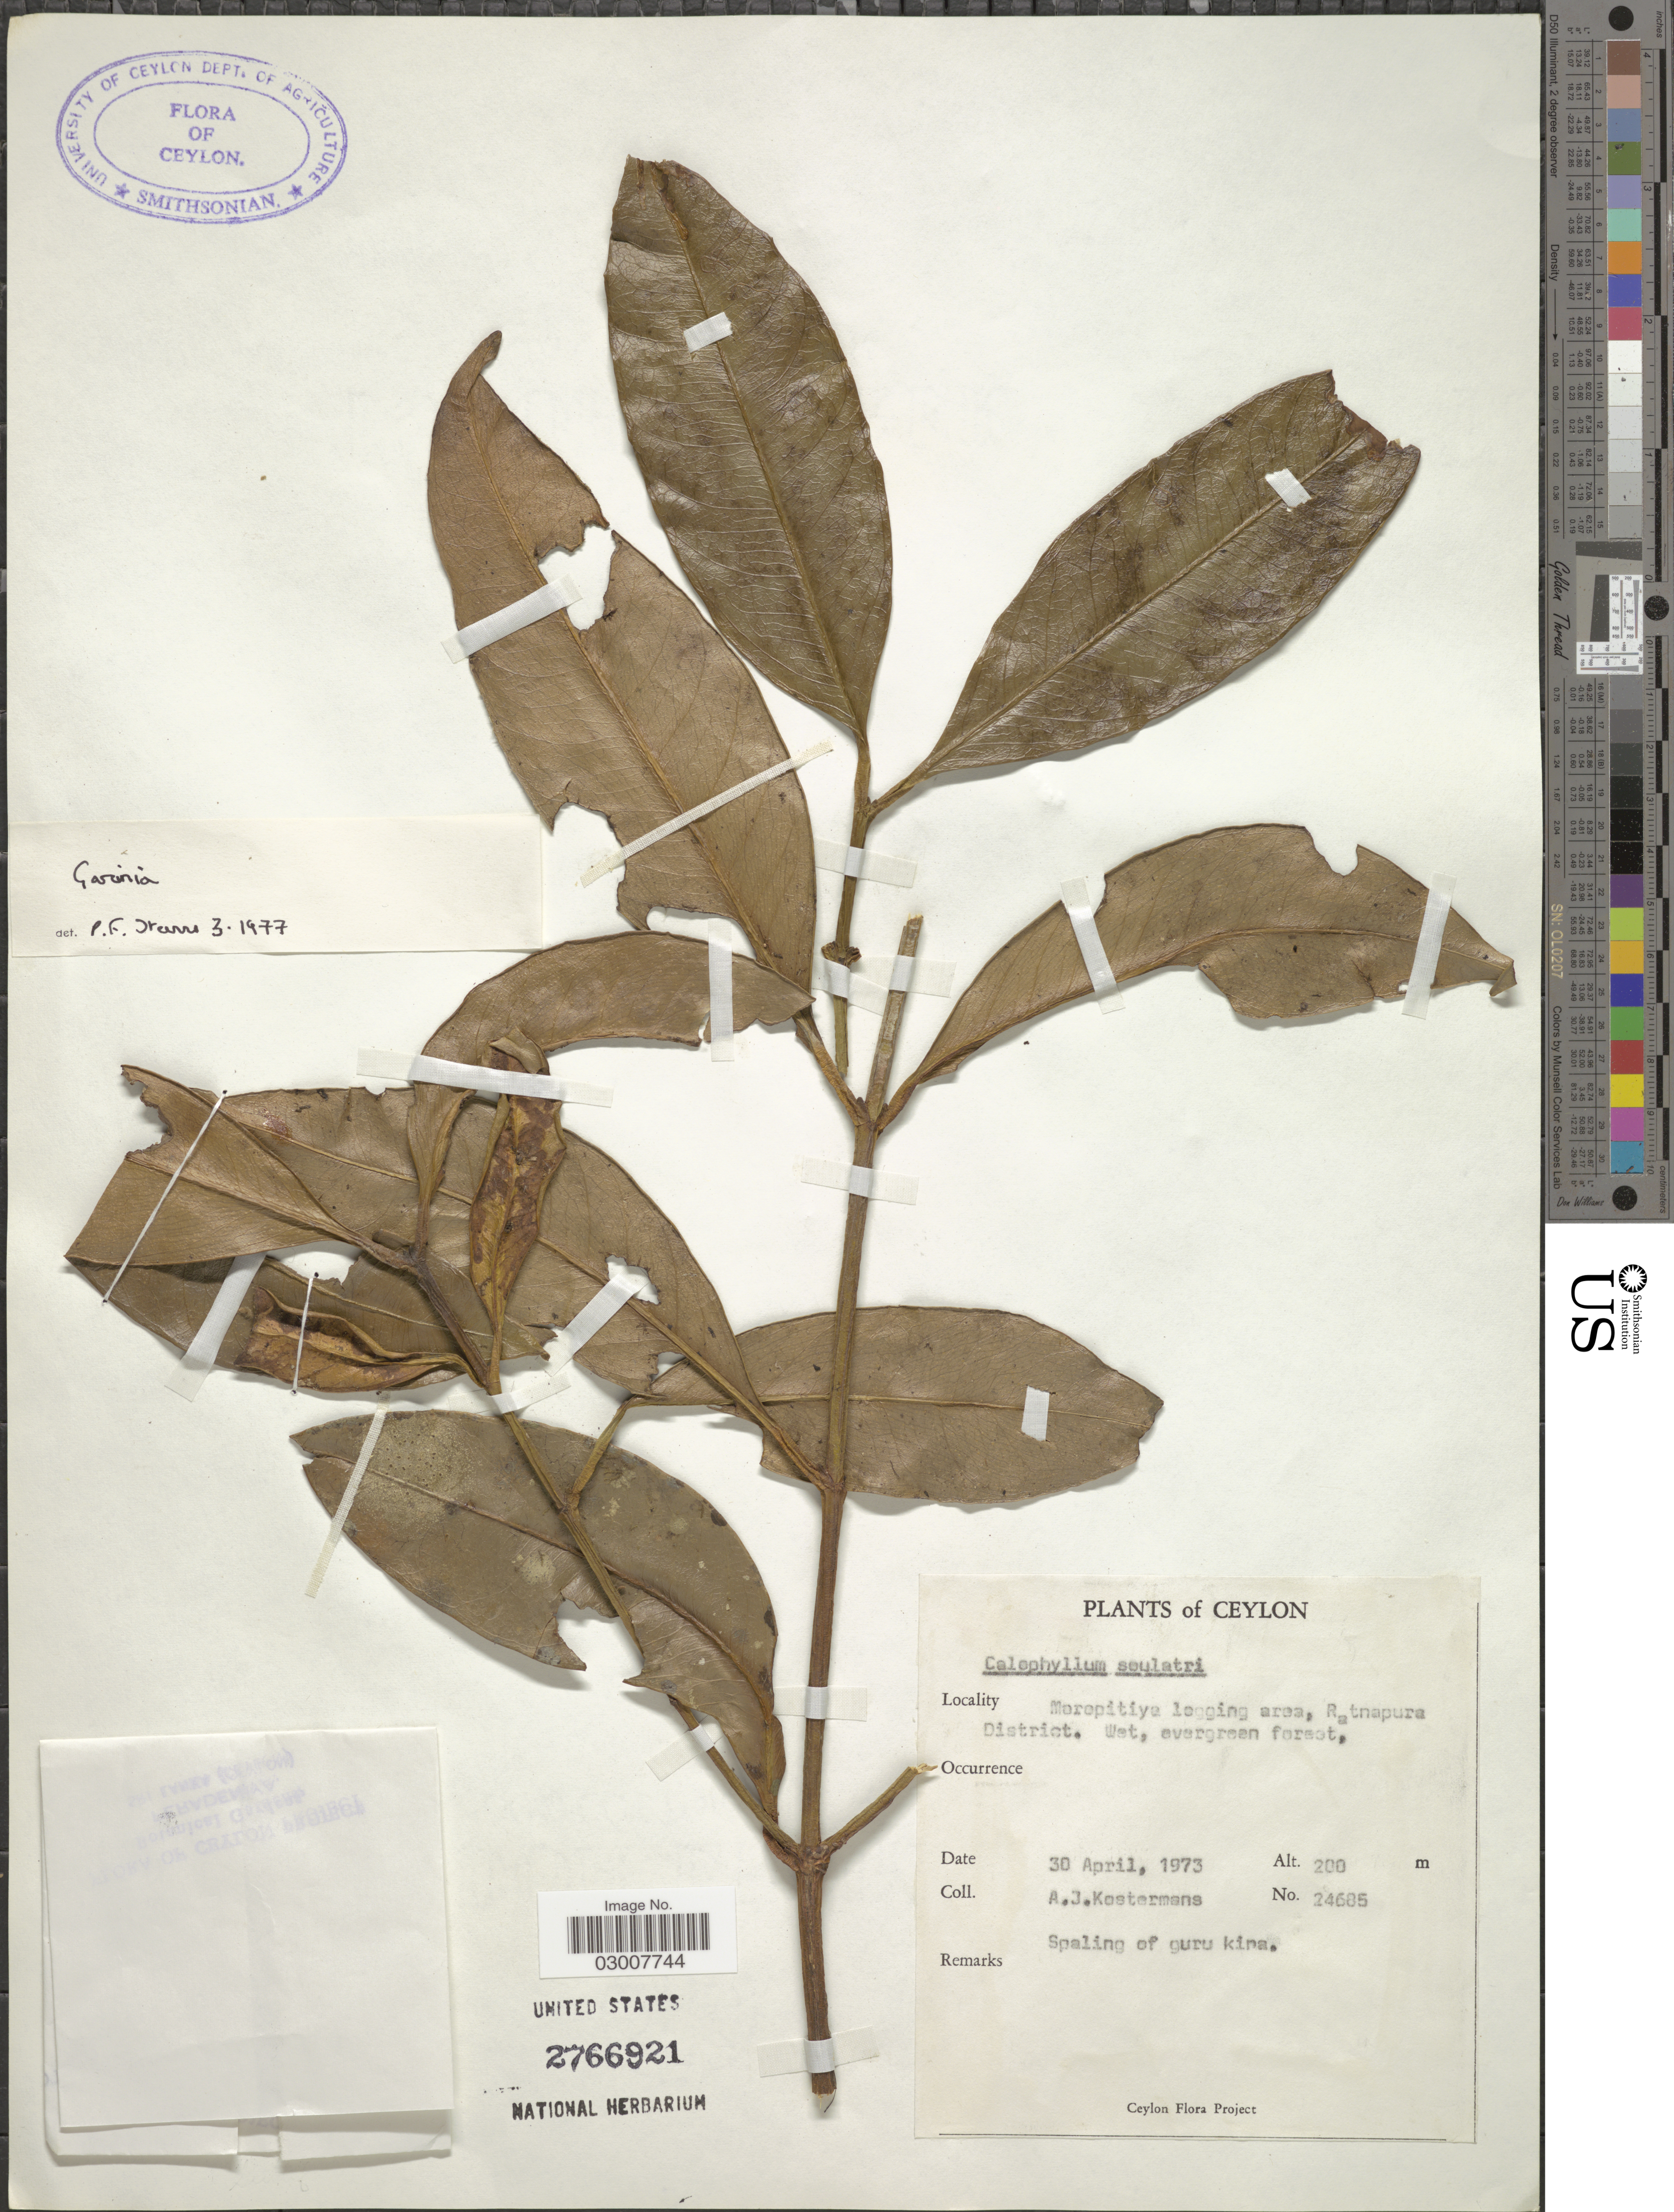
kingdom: Plantae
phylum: Tracheophyta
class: Magnoliopsida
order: Malpighiales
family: Calophyllaceae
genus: Calophyllum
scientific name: Calophyllum sp.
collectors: A. J. G. Kostermans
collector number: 24685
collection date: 1973-04-30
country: Sri Lanka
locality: Ceylon. Moropitiya logging area, Ratnapura District.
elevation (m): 200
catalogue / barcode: US 2766921